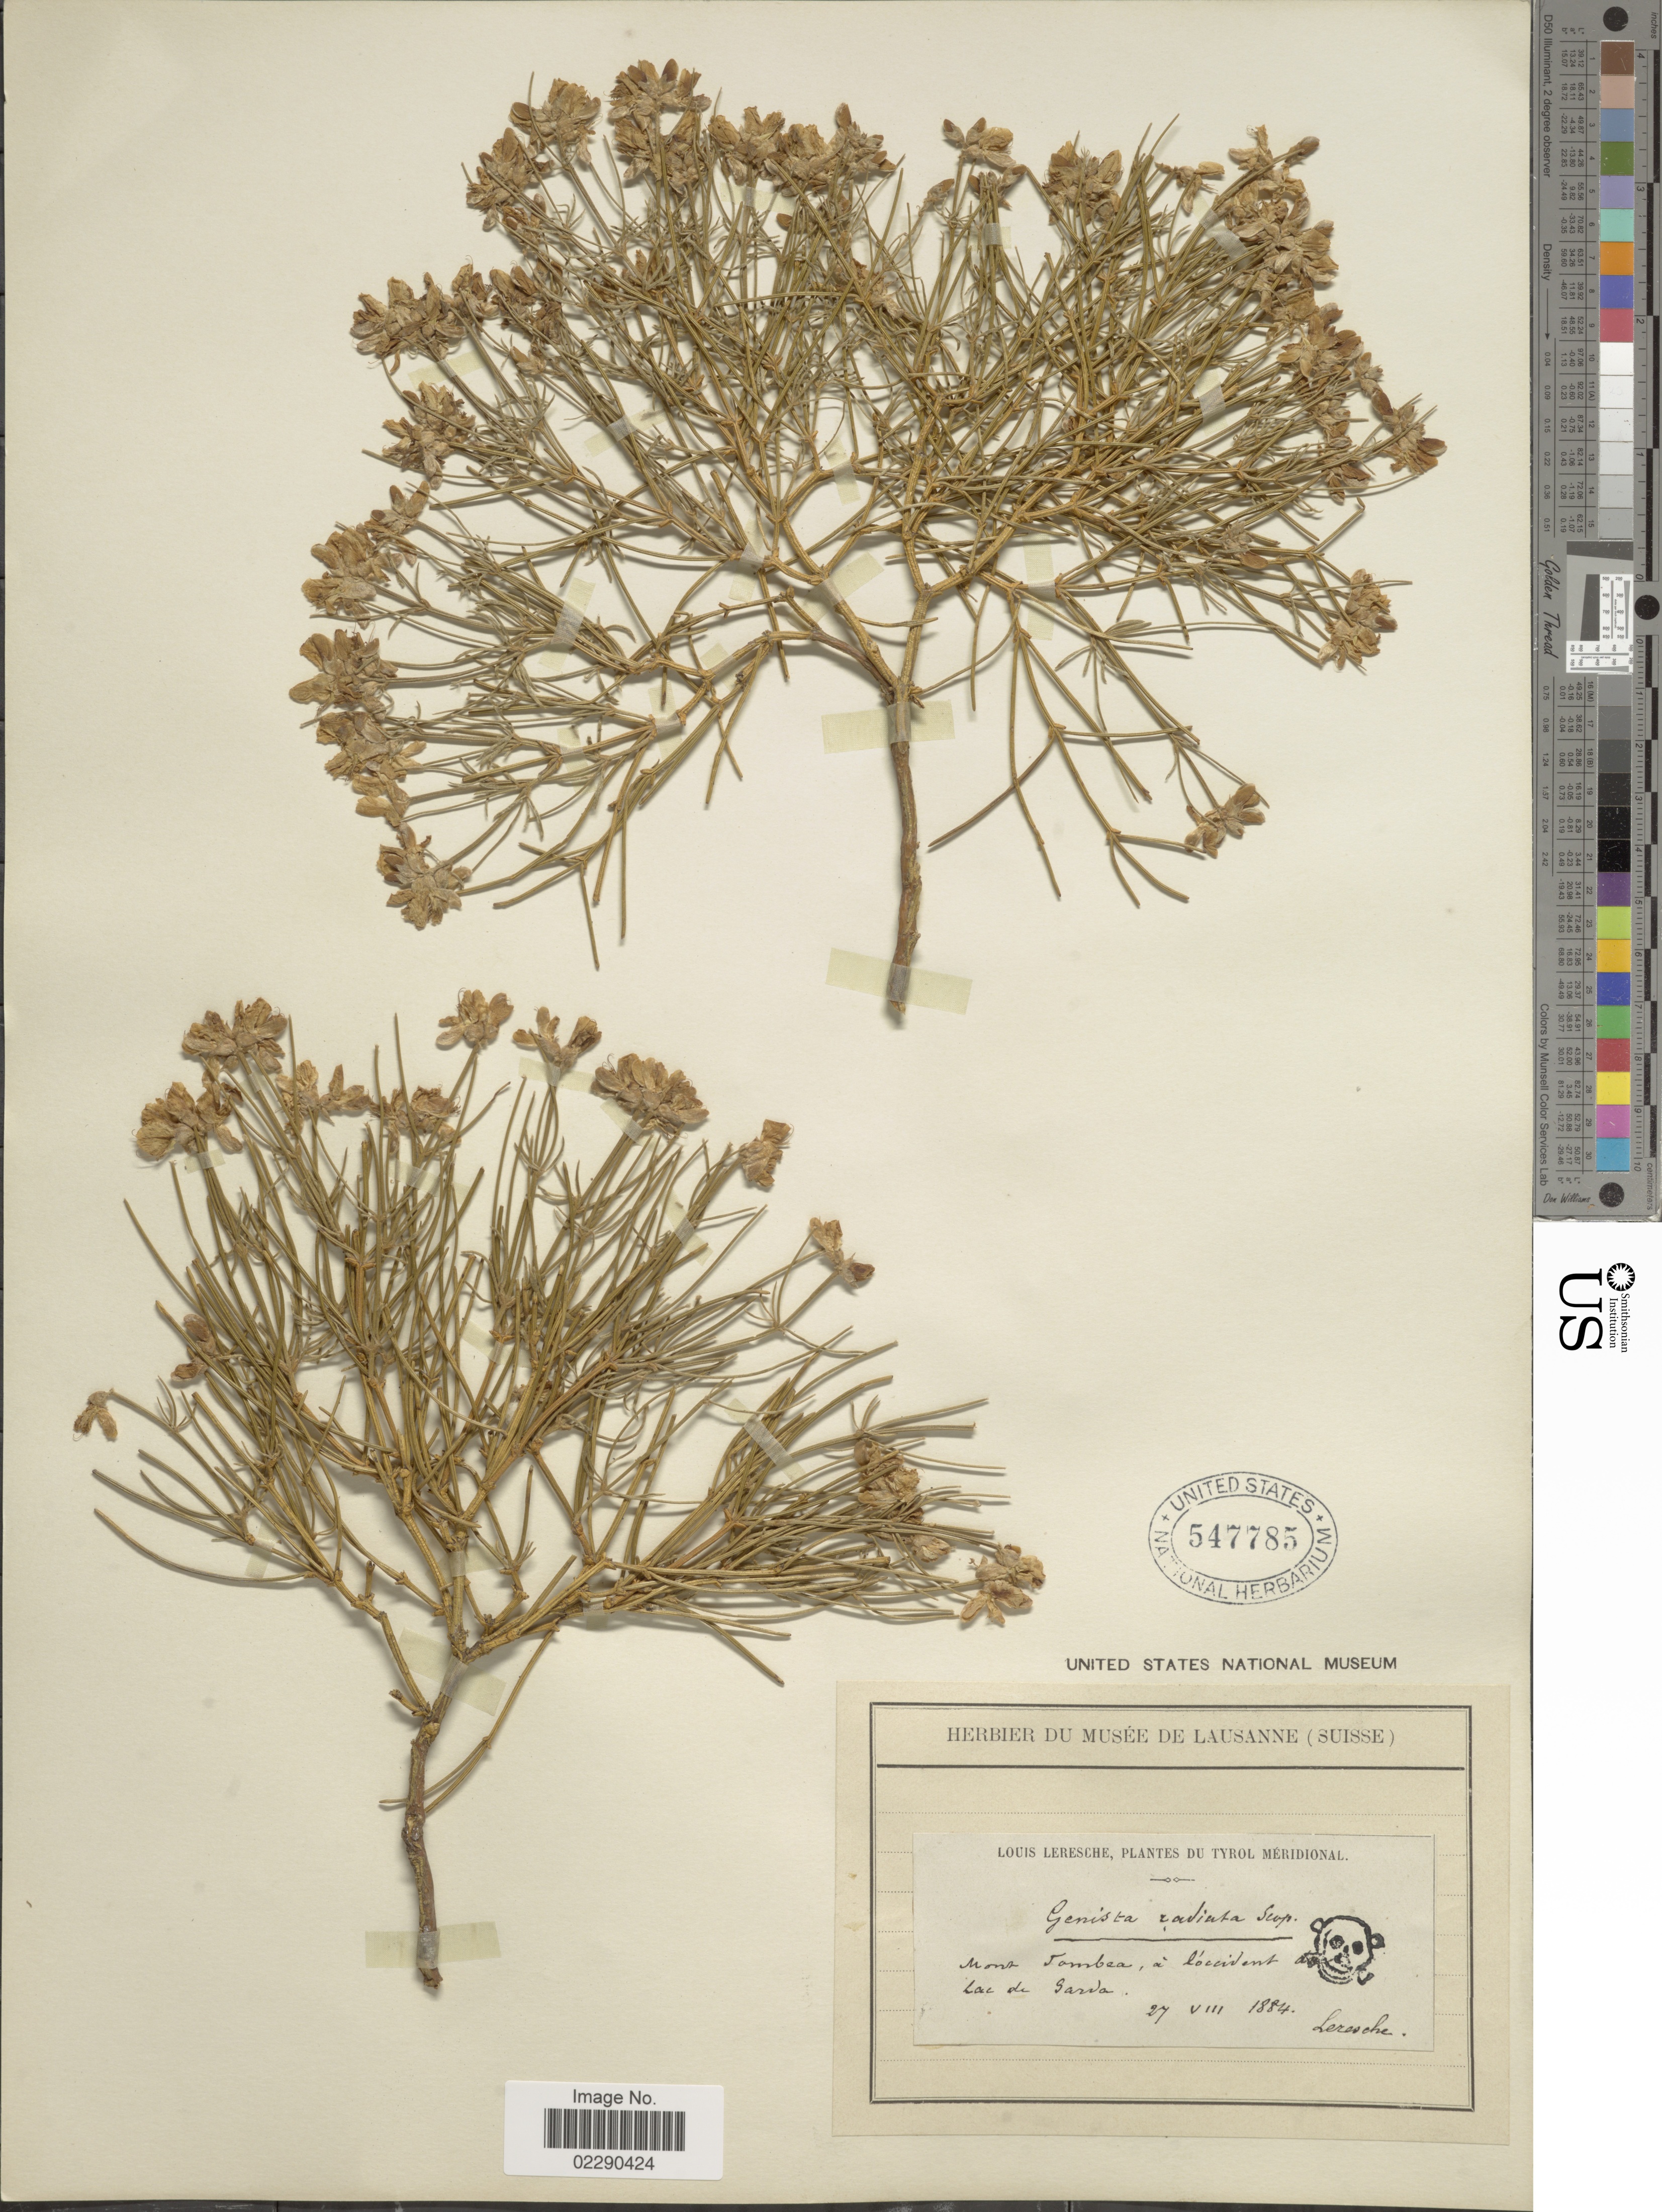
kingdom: Plantae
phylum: Tracheophyta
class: Magnoliopsida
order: Fabales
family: Fabaceae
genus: Genista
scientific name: Genista radiata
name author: (L.) Scop.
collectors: L. Leresche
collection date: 1884-08-17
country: Italy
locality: Tyrol Meridional, Mont Tombea, a l'occident lac de Garda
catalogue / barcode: US 547785